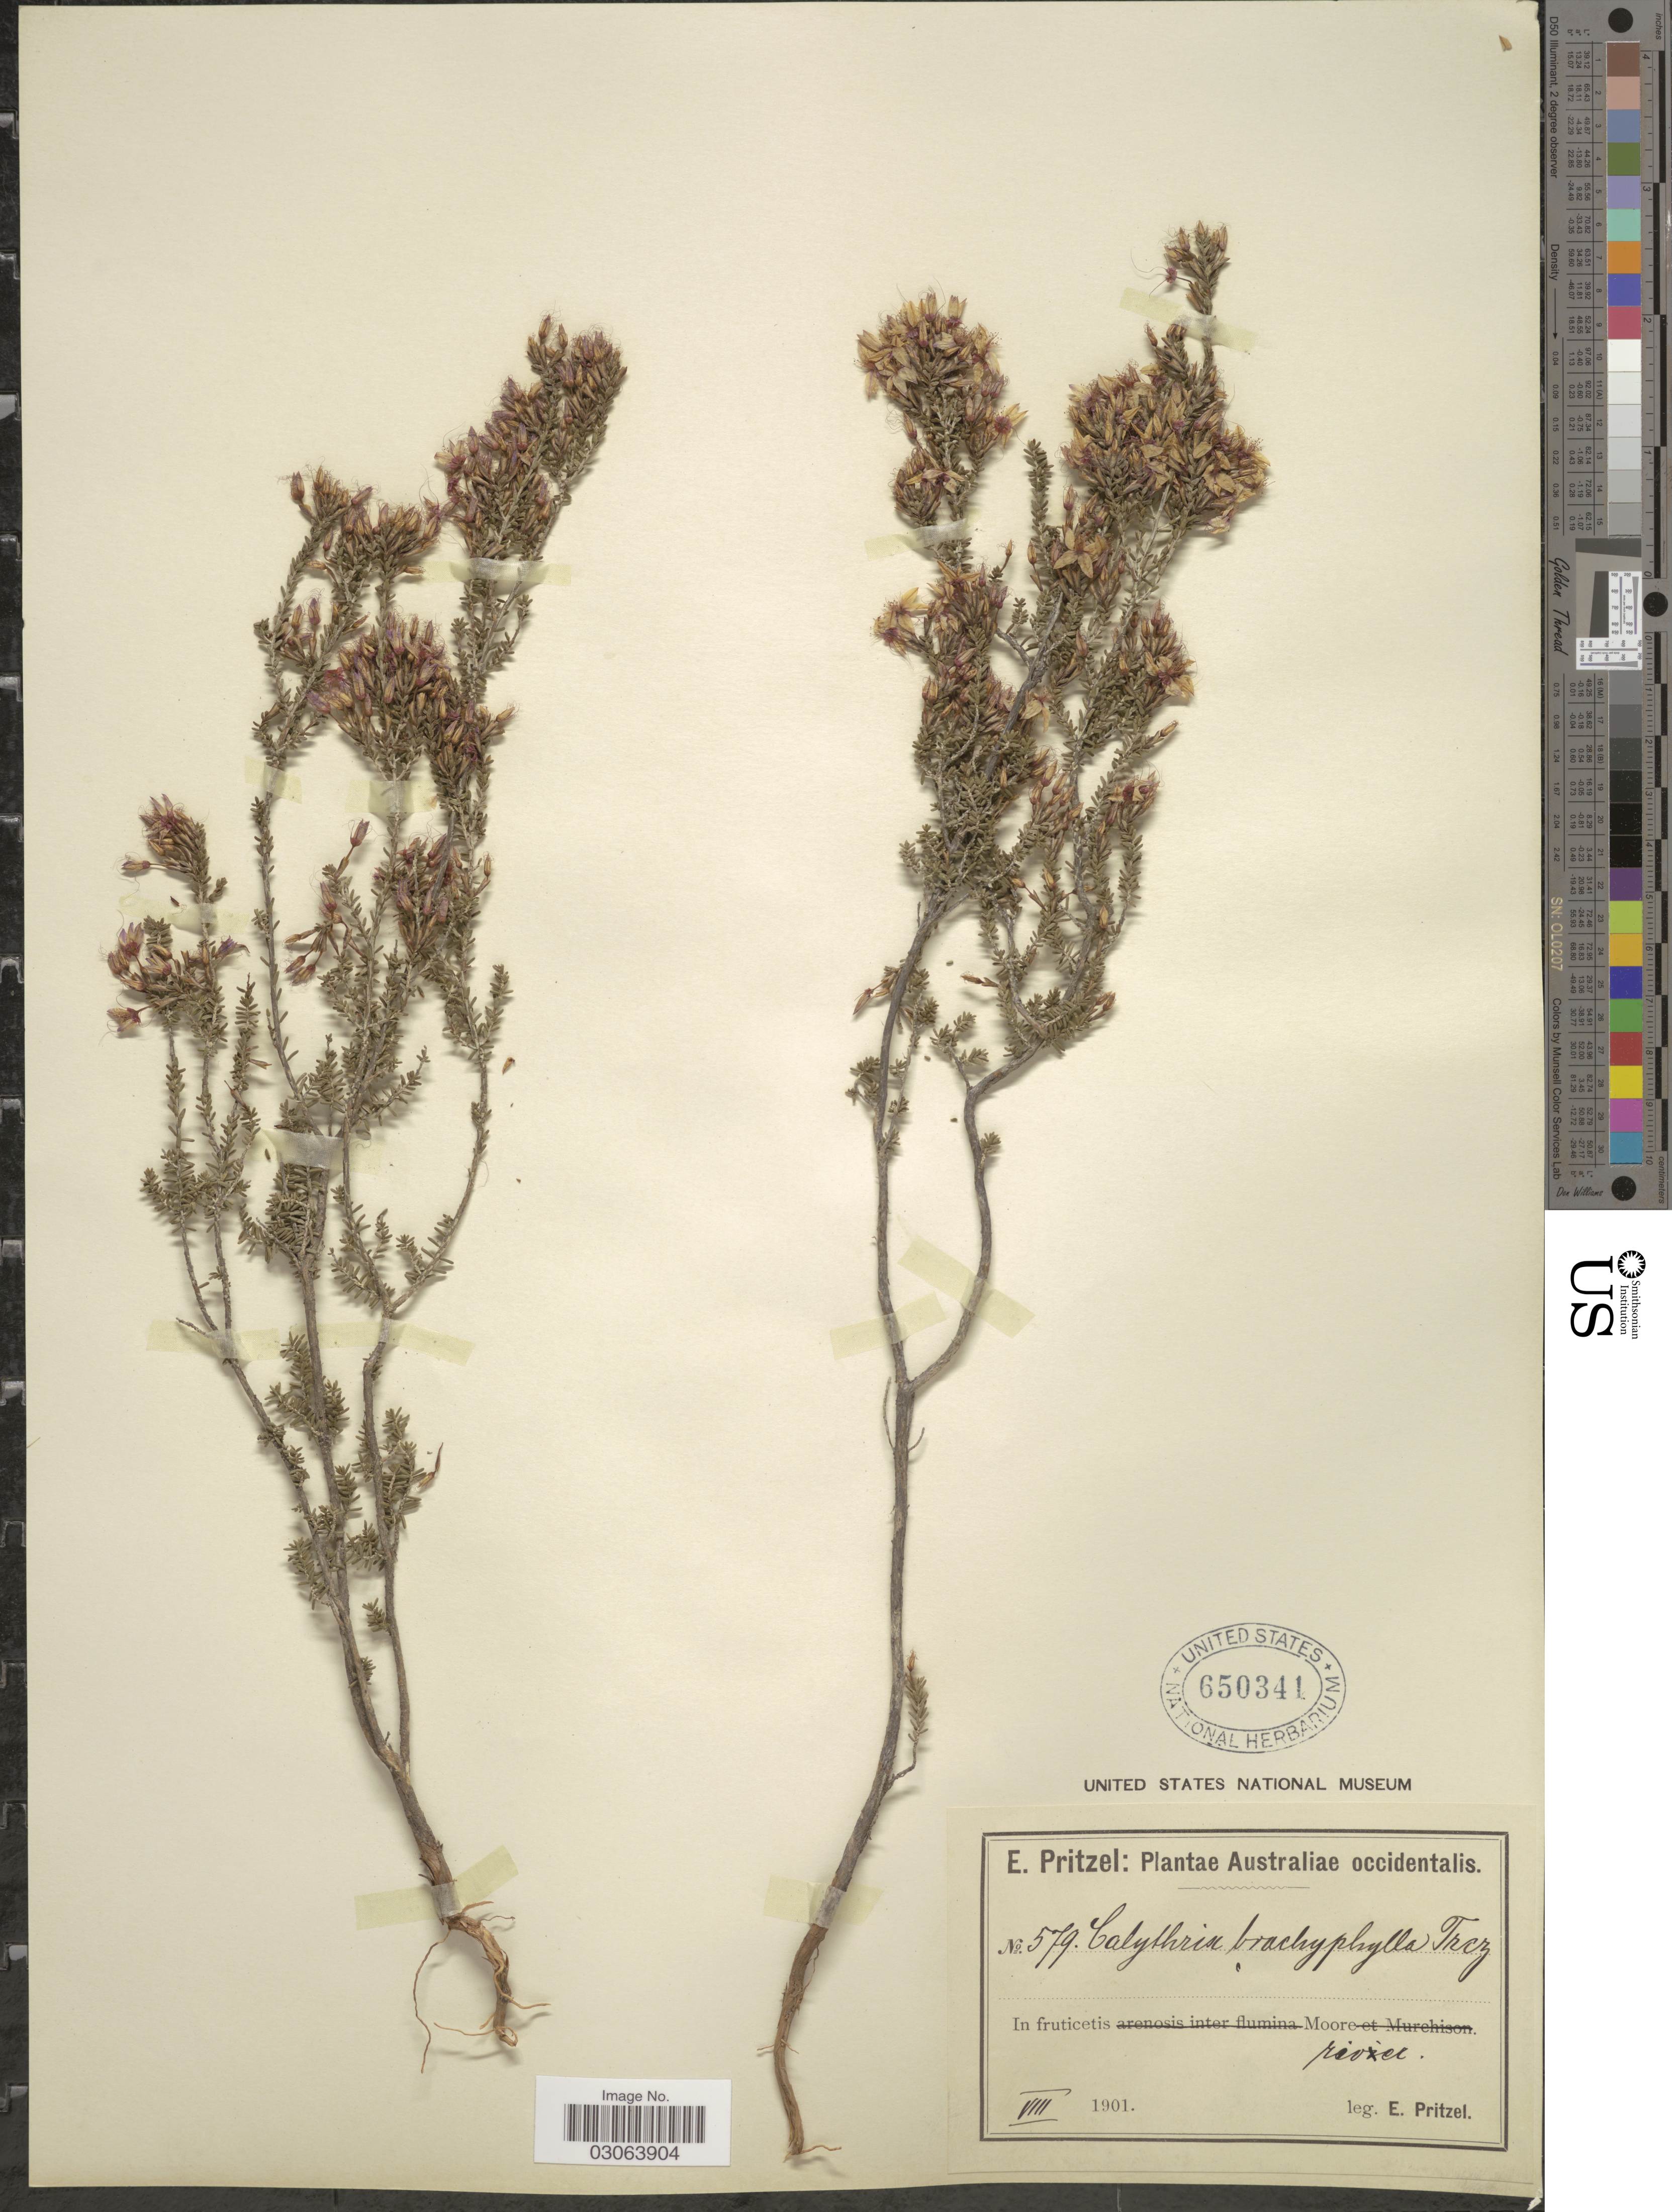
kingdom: Plantae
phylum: Tracheophyta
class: Magnoliopsida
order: Myrtales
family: Myrtaceae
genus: Calytrix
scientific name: Calytrix leschenaultii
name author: (Schauer) Benth.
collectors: E. G. Pritzel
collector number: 579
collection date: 1901-08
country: Australia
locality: Australiae occidentalis, In fruticetis Moore river.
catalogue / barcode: US 650341